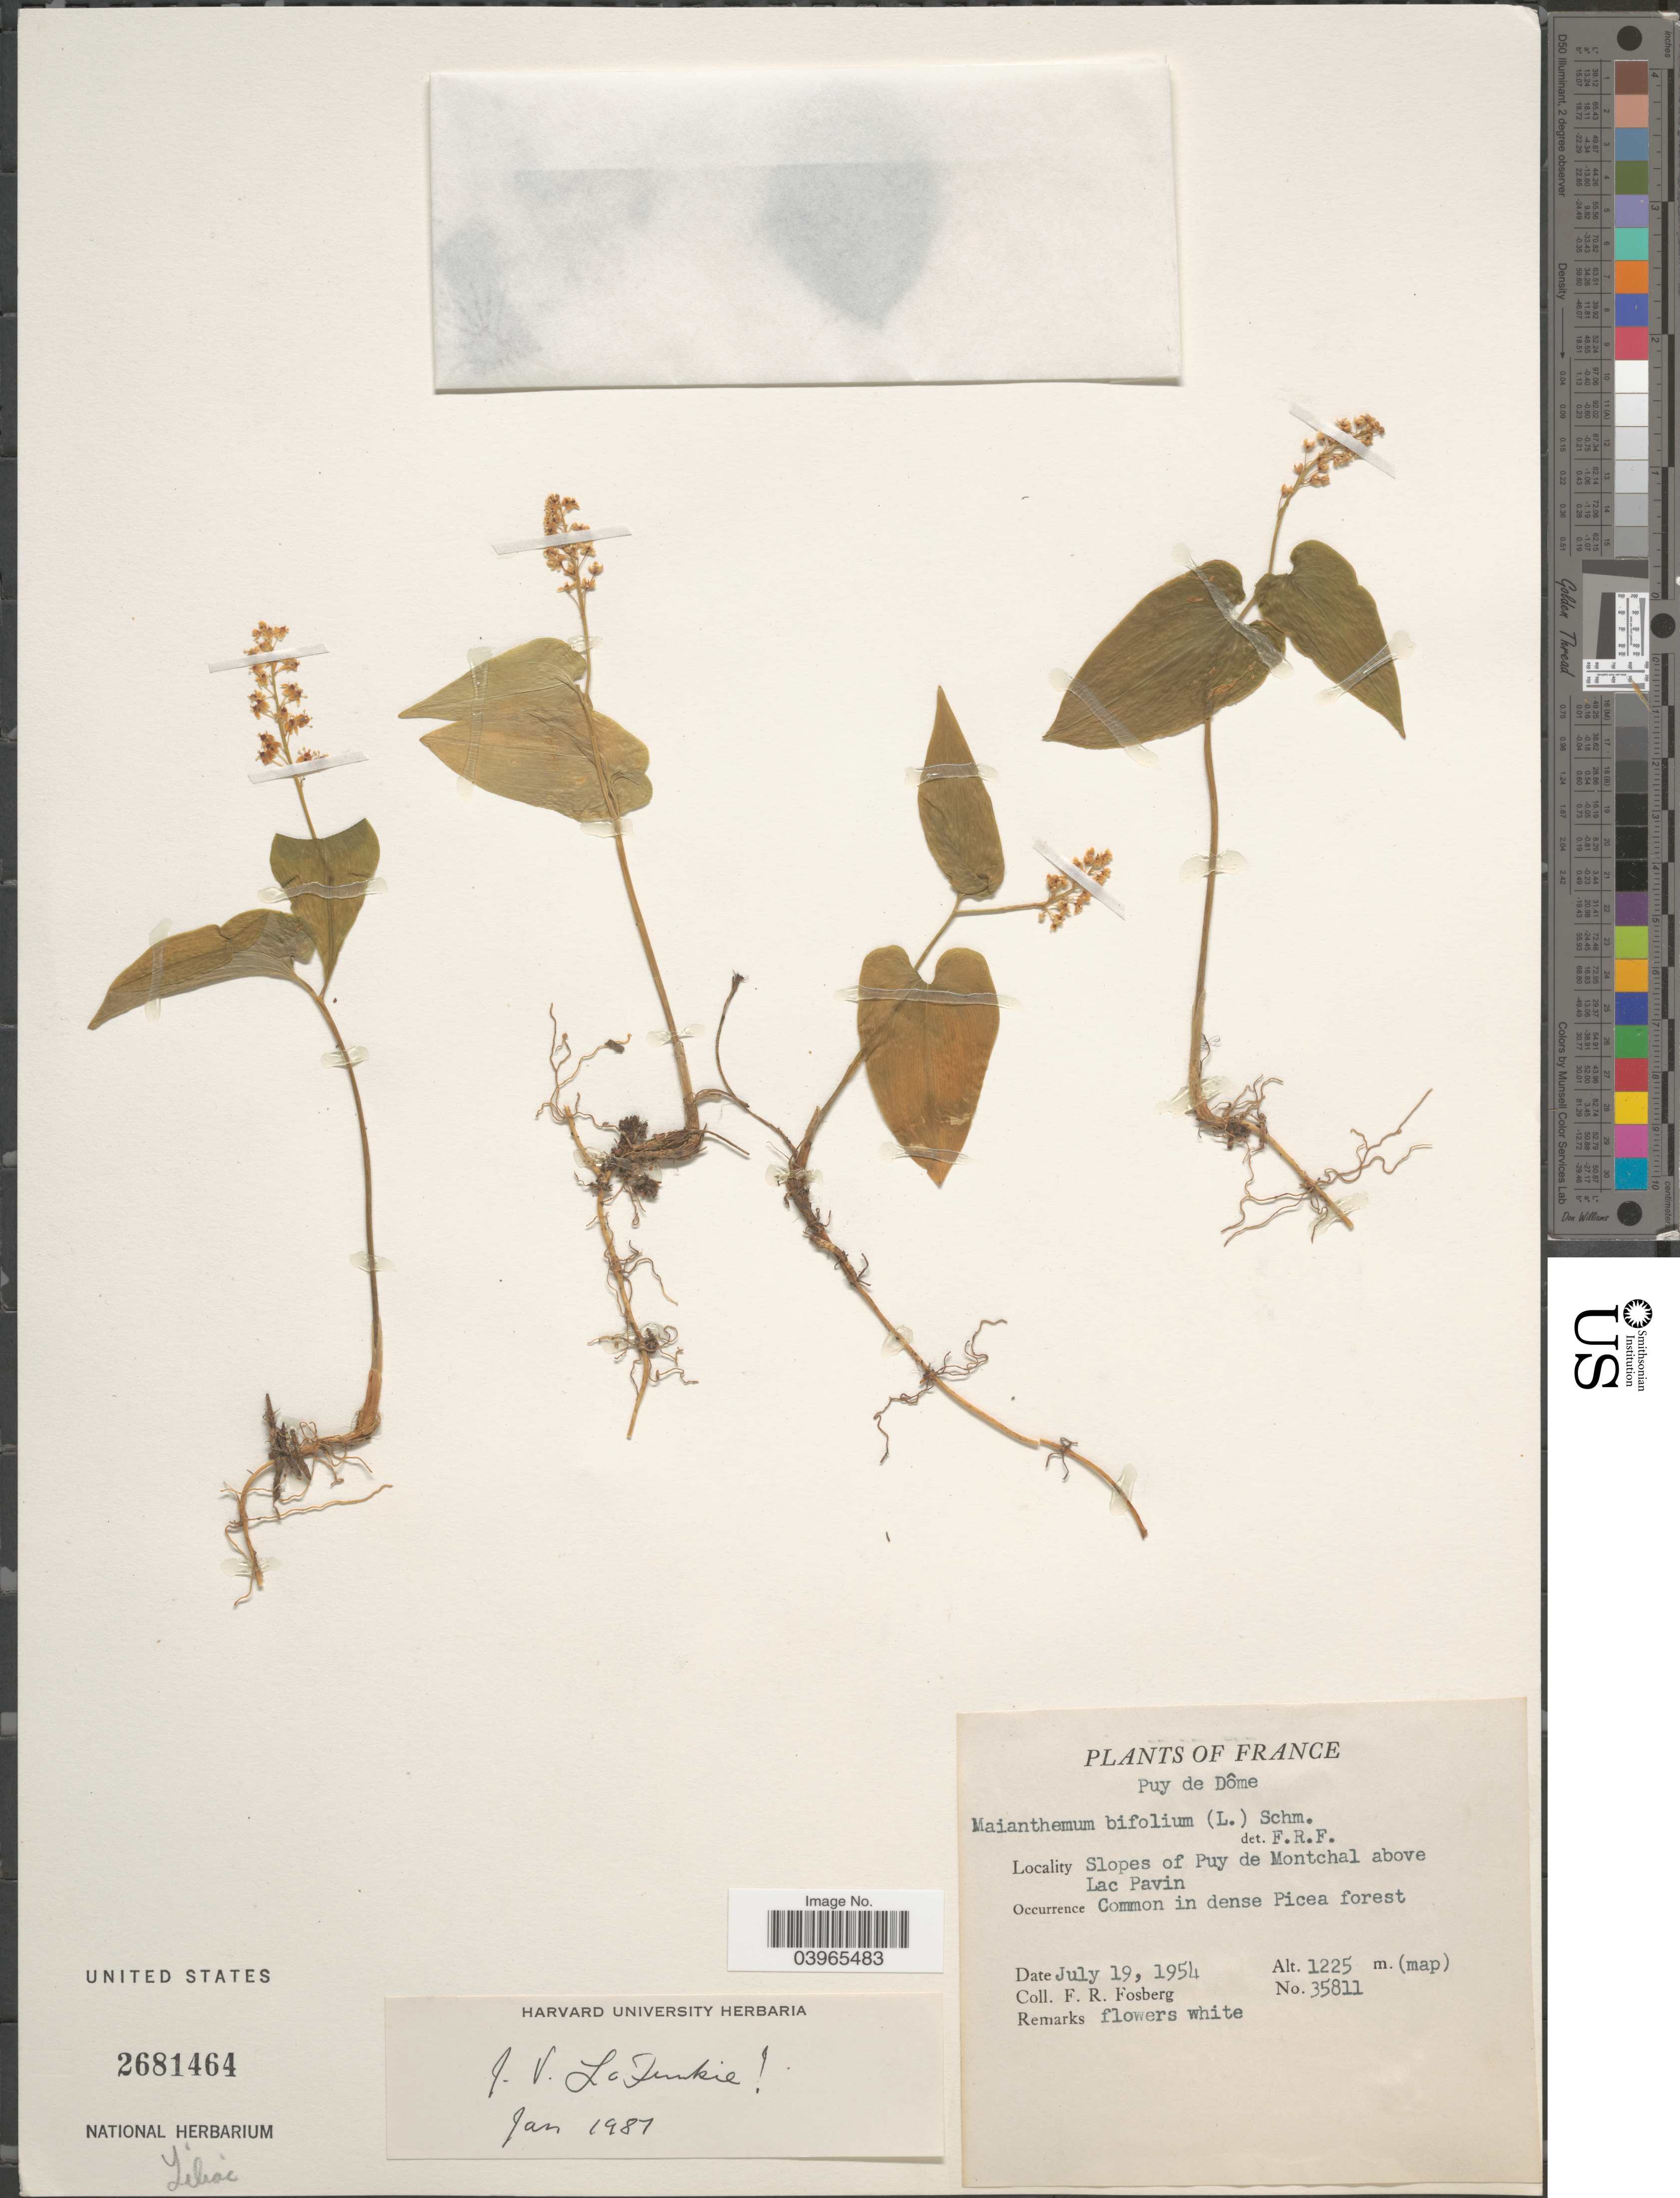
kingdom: Plantae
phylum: Tracheophyta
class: Liliopsida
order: Asparagales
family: Asparagaceae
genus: Maianthemum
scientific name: Maianthemum bifolium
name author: (L.) F.W. Schmidt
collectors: F. R. Fosberg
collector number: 35811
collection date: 1954-07-19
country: France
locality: Puy de Dôme. Slopes of Puy de Montchal above Lac Pavin.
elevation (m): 1225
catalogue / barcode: US 2681464